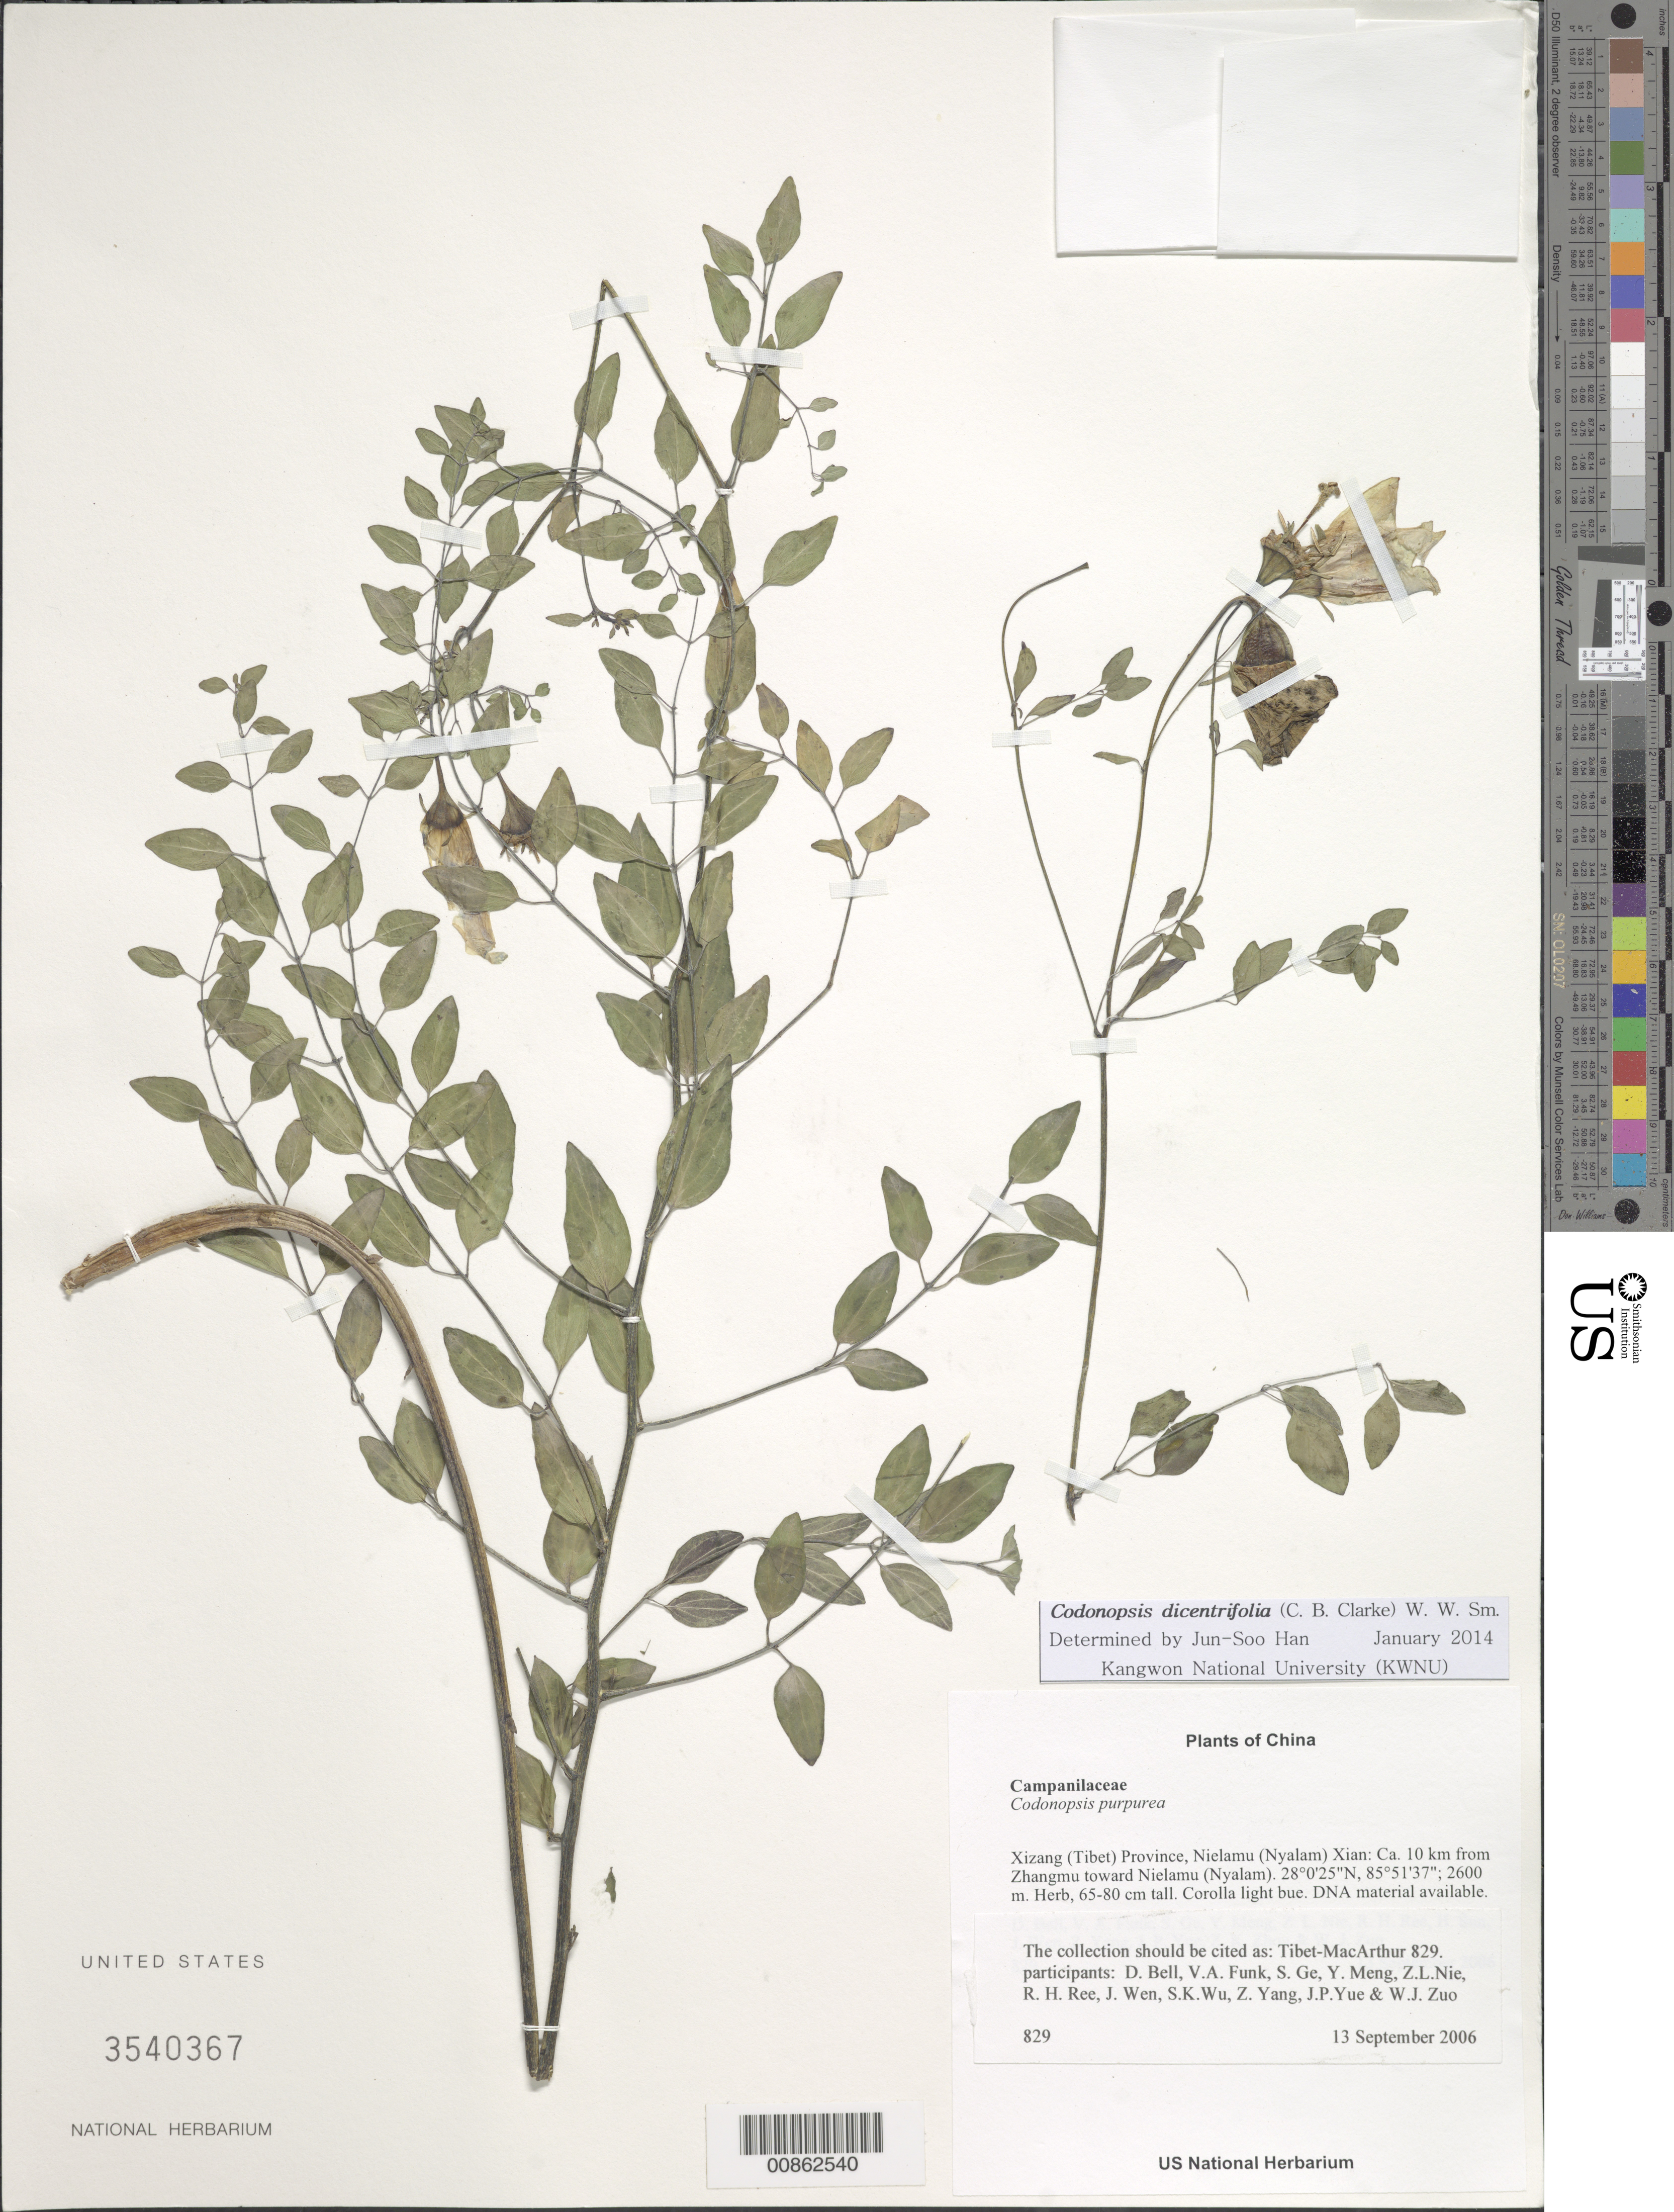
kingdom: Plantae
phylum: Tracheophyta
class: Magnoliopsida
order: Asterales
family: Campanulaceae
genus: Codonopsis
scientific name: Codonopsis purpurea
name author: Wall.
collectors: Tibet-MacArthur, D. A. Bell, V. Funk, S. Ge, Y. Meng, Z. Nie, R. Ree, H. Sun, J. Wen, Z. Yang, J. Yue, Z. Zhou & W. Zuo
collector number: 829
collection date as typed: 13 Sep 2006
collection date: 2006-09-13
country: China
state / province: Xizang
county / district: Nielamu (Nyalam) Xian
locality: Ca. 10 km from Zhangmu toward Nielamu (Nyalam).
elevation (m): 2600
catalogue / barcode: US 3540367